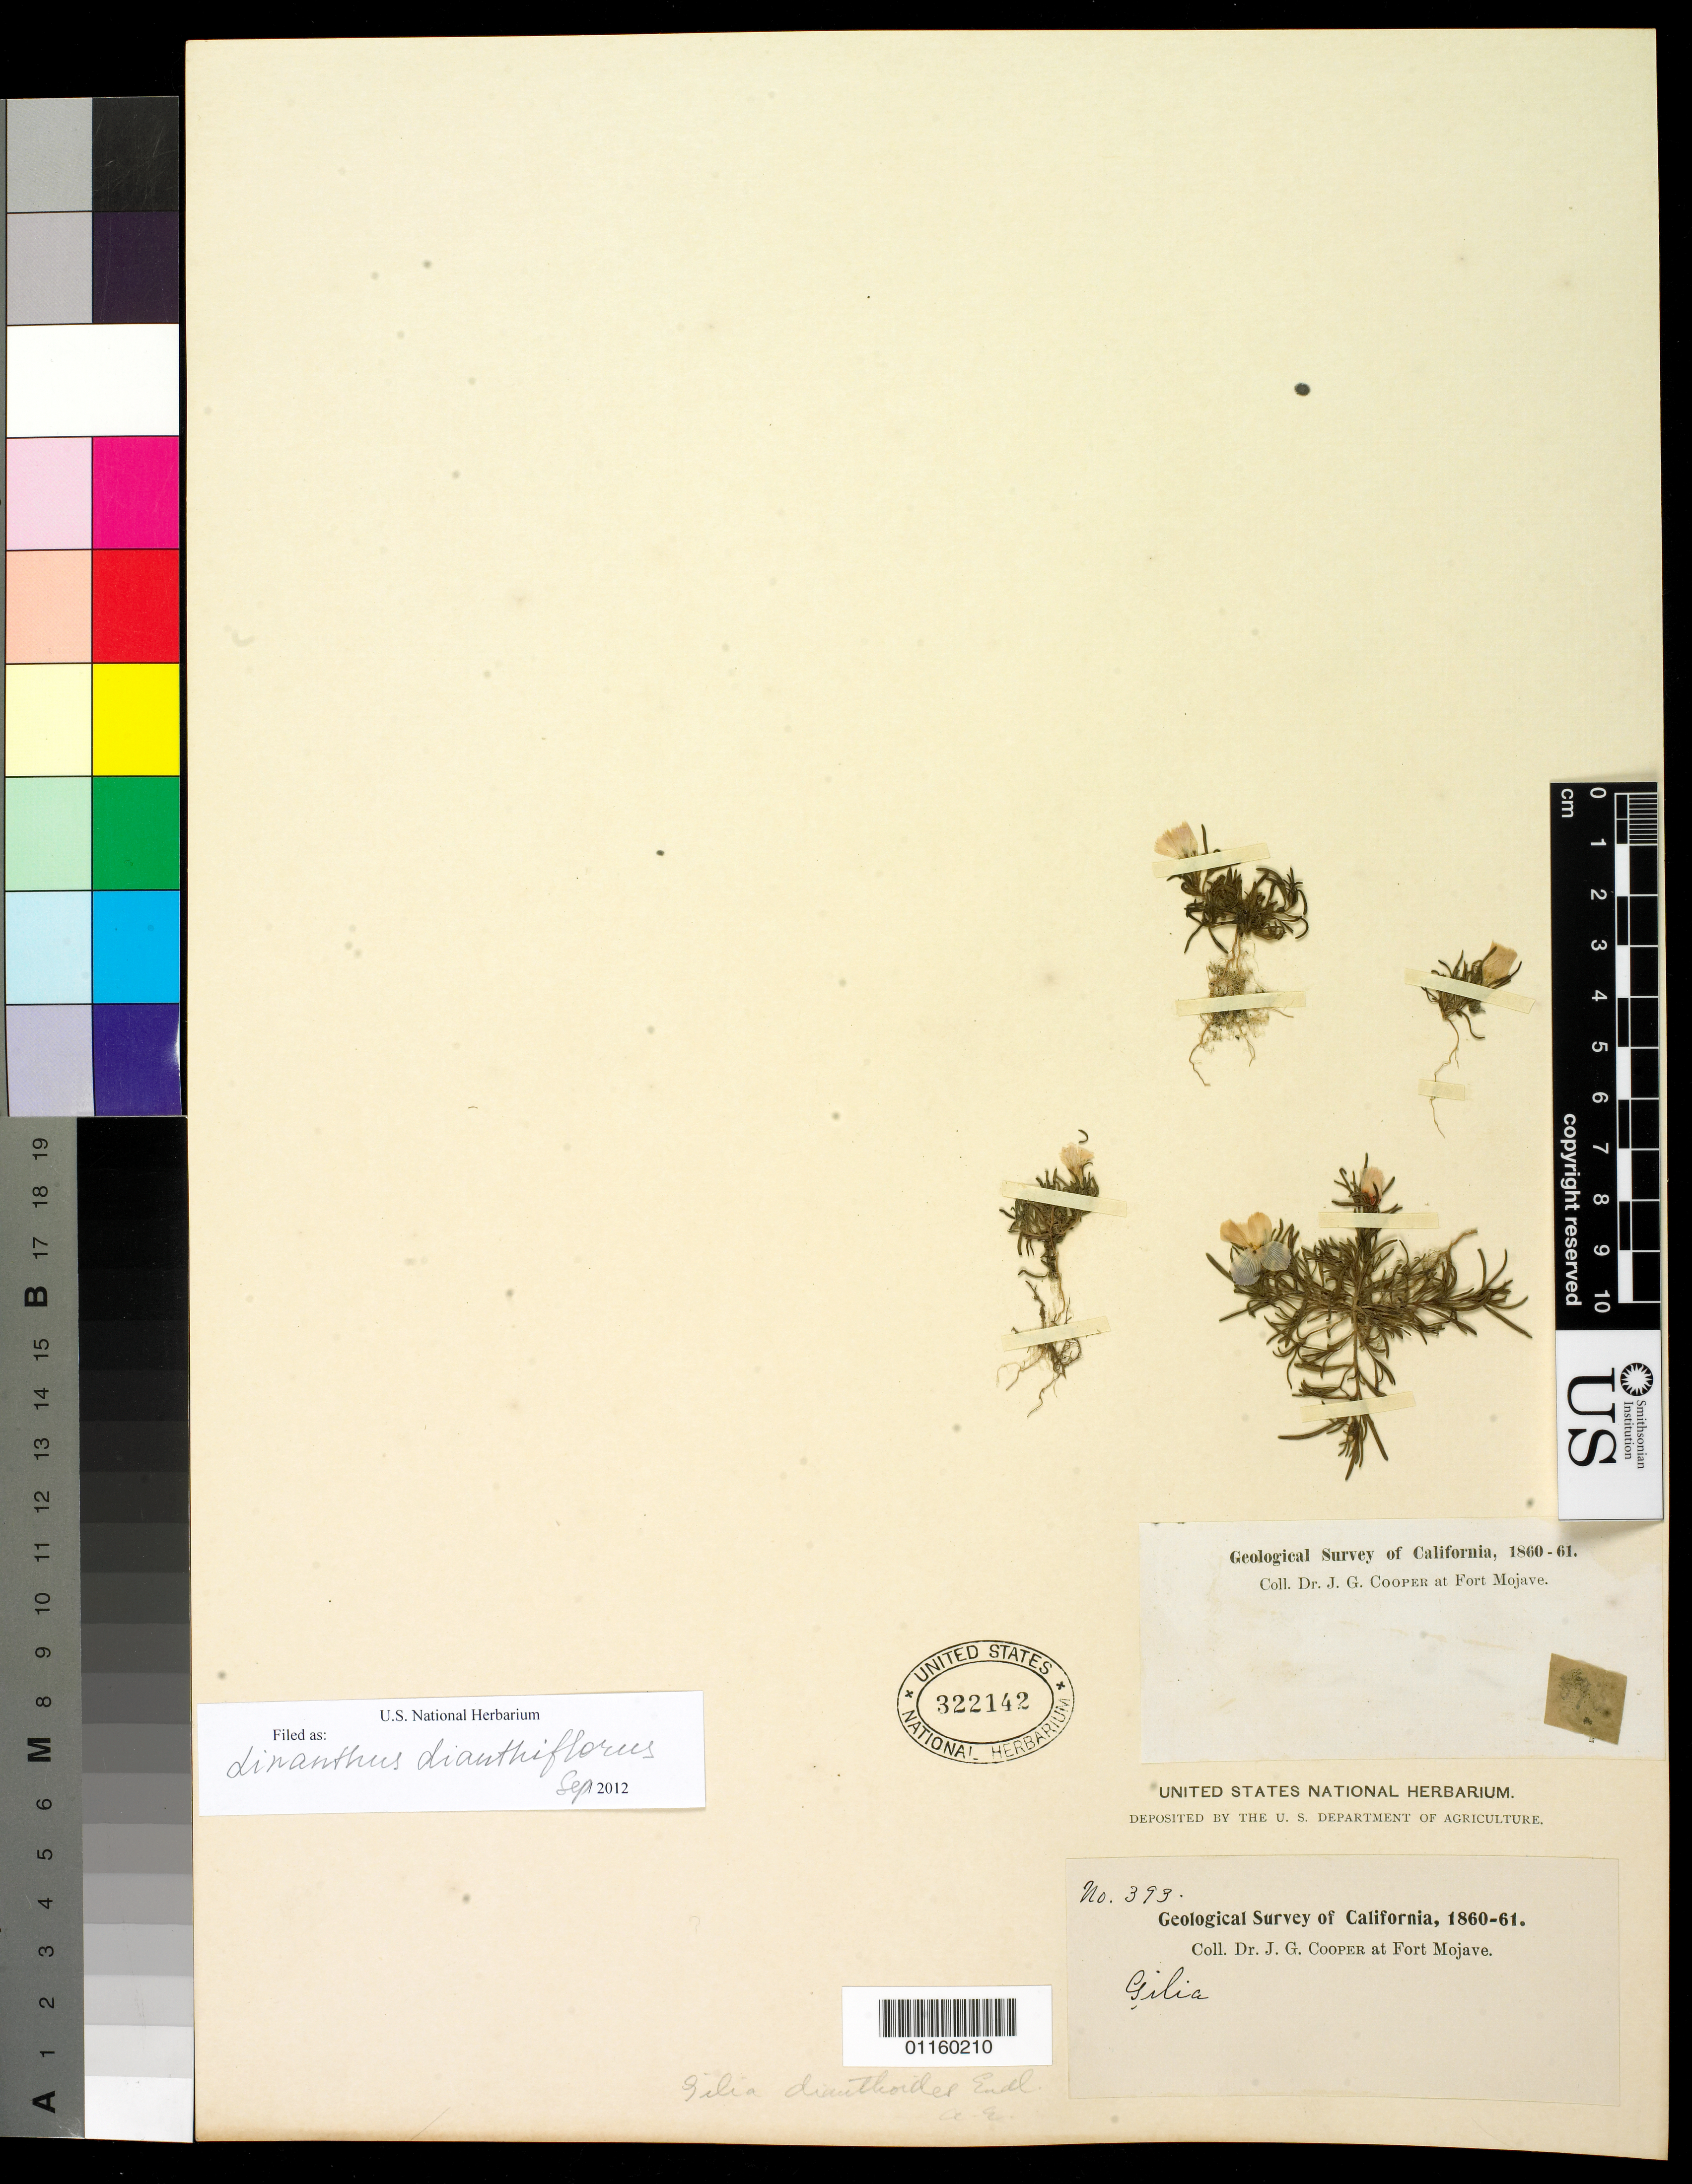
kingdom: Plantae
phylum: Tracheophyta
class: Magnoliopsida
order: Ericales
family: Polemoniaceae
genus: Linanthus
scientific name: Linanthus dianthiflorus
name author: (Benth.) Greene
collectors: J. G. Cooper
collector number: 393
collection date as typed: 1860 to -- --- 1861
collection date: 1860/1861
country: United States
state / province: California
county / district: San Bernardino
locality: Fort Mojave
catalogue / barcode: US 322142